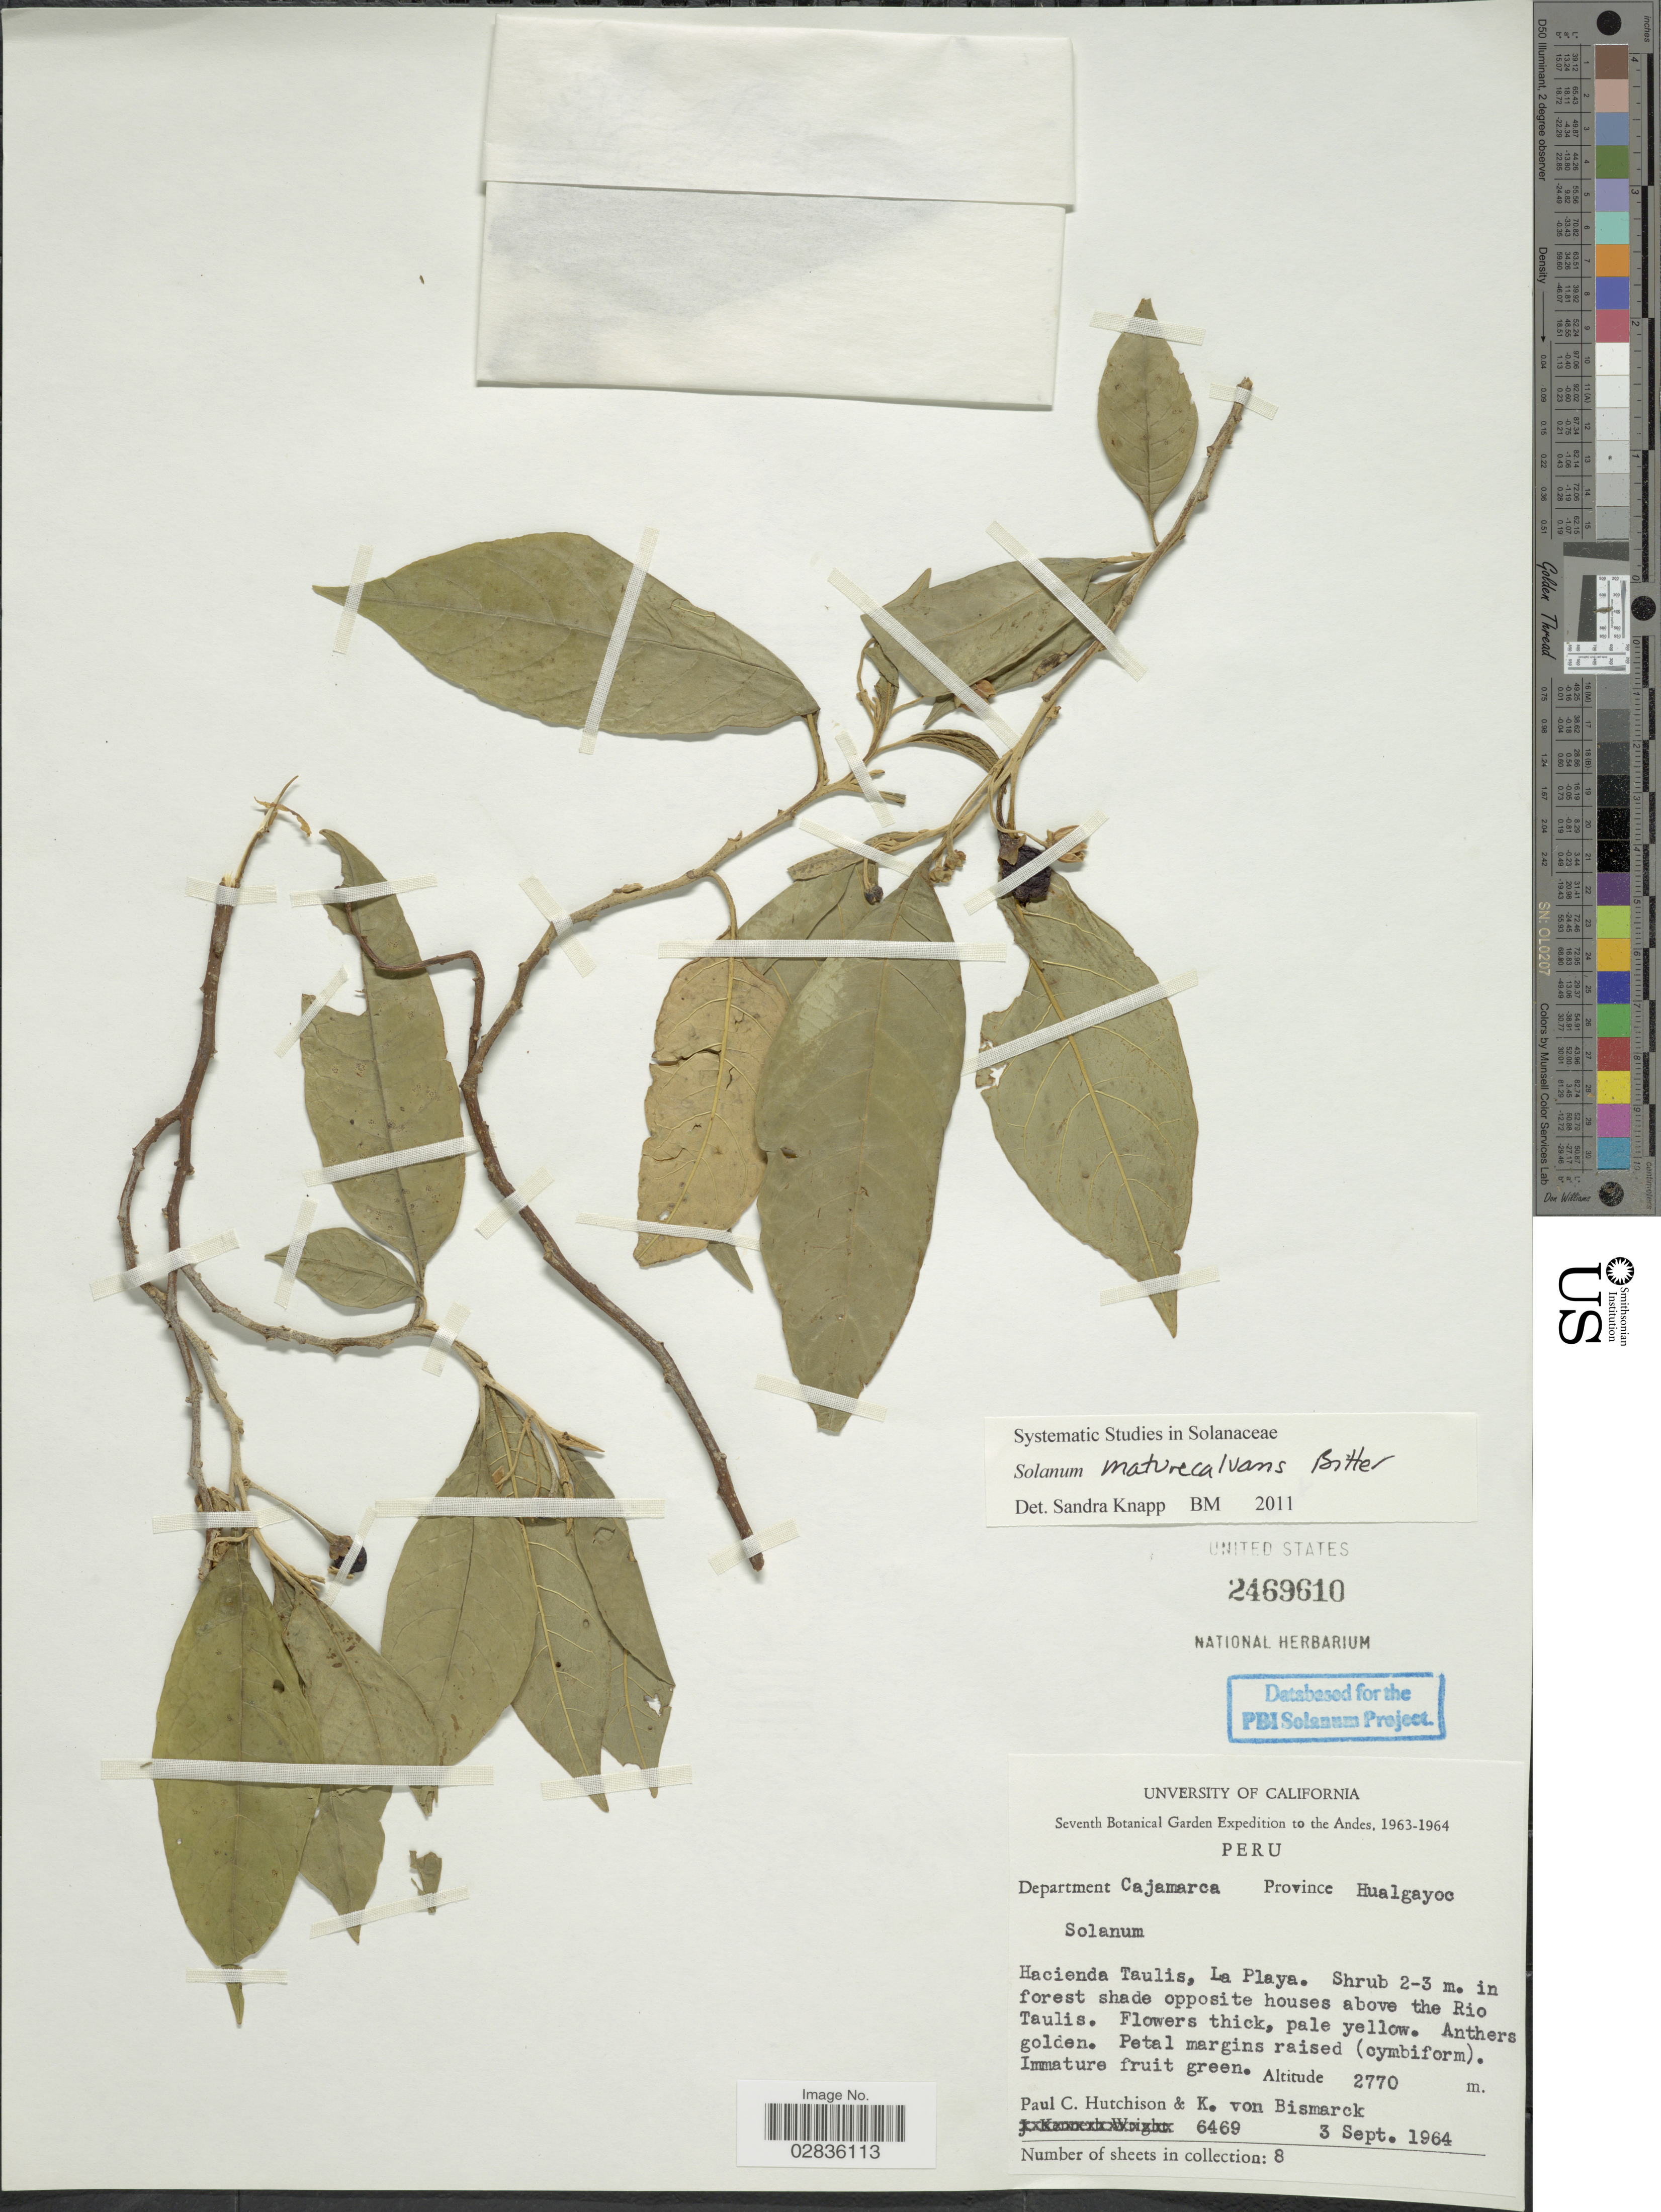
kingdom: Plantae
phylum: Tracheophyta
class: Magnoliopsida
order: Solanales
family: Solanaceae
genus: Solanum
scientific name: Solanum maturecalvans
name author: Bitter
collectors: P. C. Hutchison & K. von Bismarck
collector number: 6469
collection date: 1964-09-03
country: Peru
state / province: Cajamarca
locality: The Andes. Department Cajamarca. Province Hualgayoc. Hacienda Taulis, La Playa.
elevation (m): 2770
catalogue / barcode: US 2469610